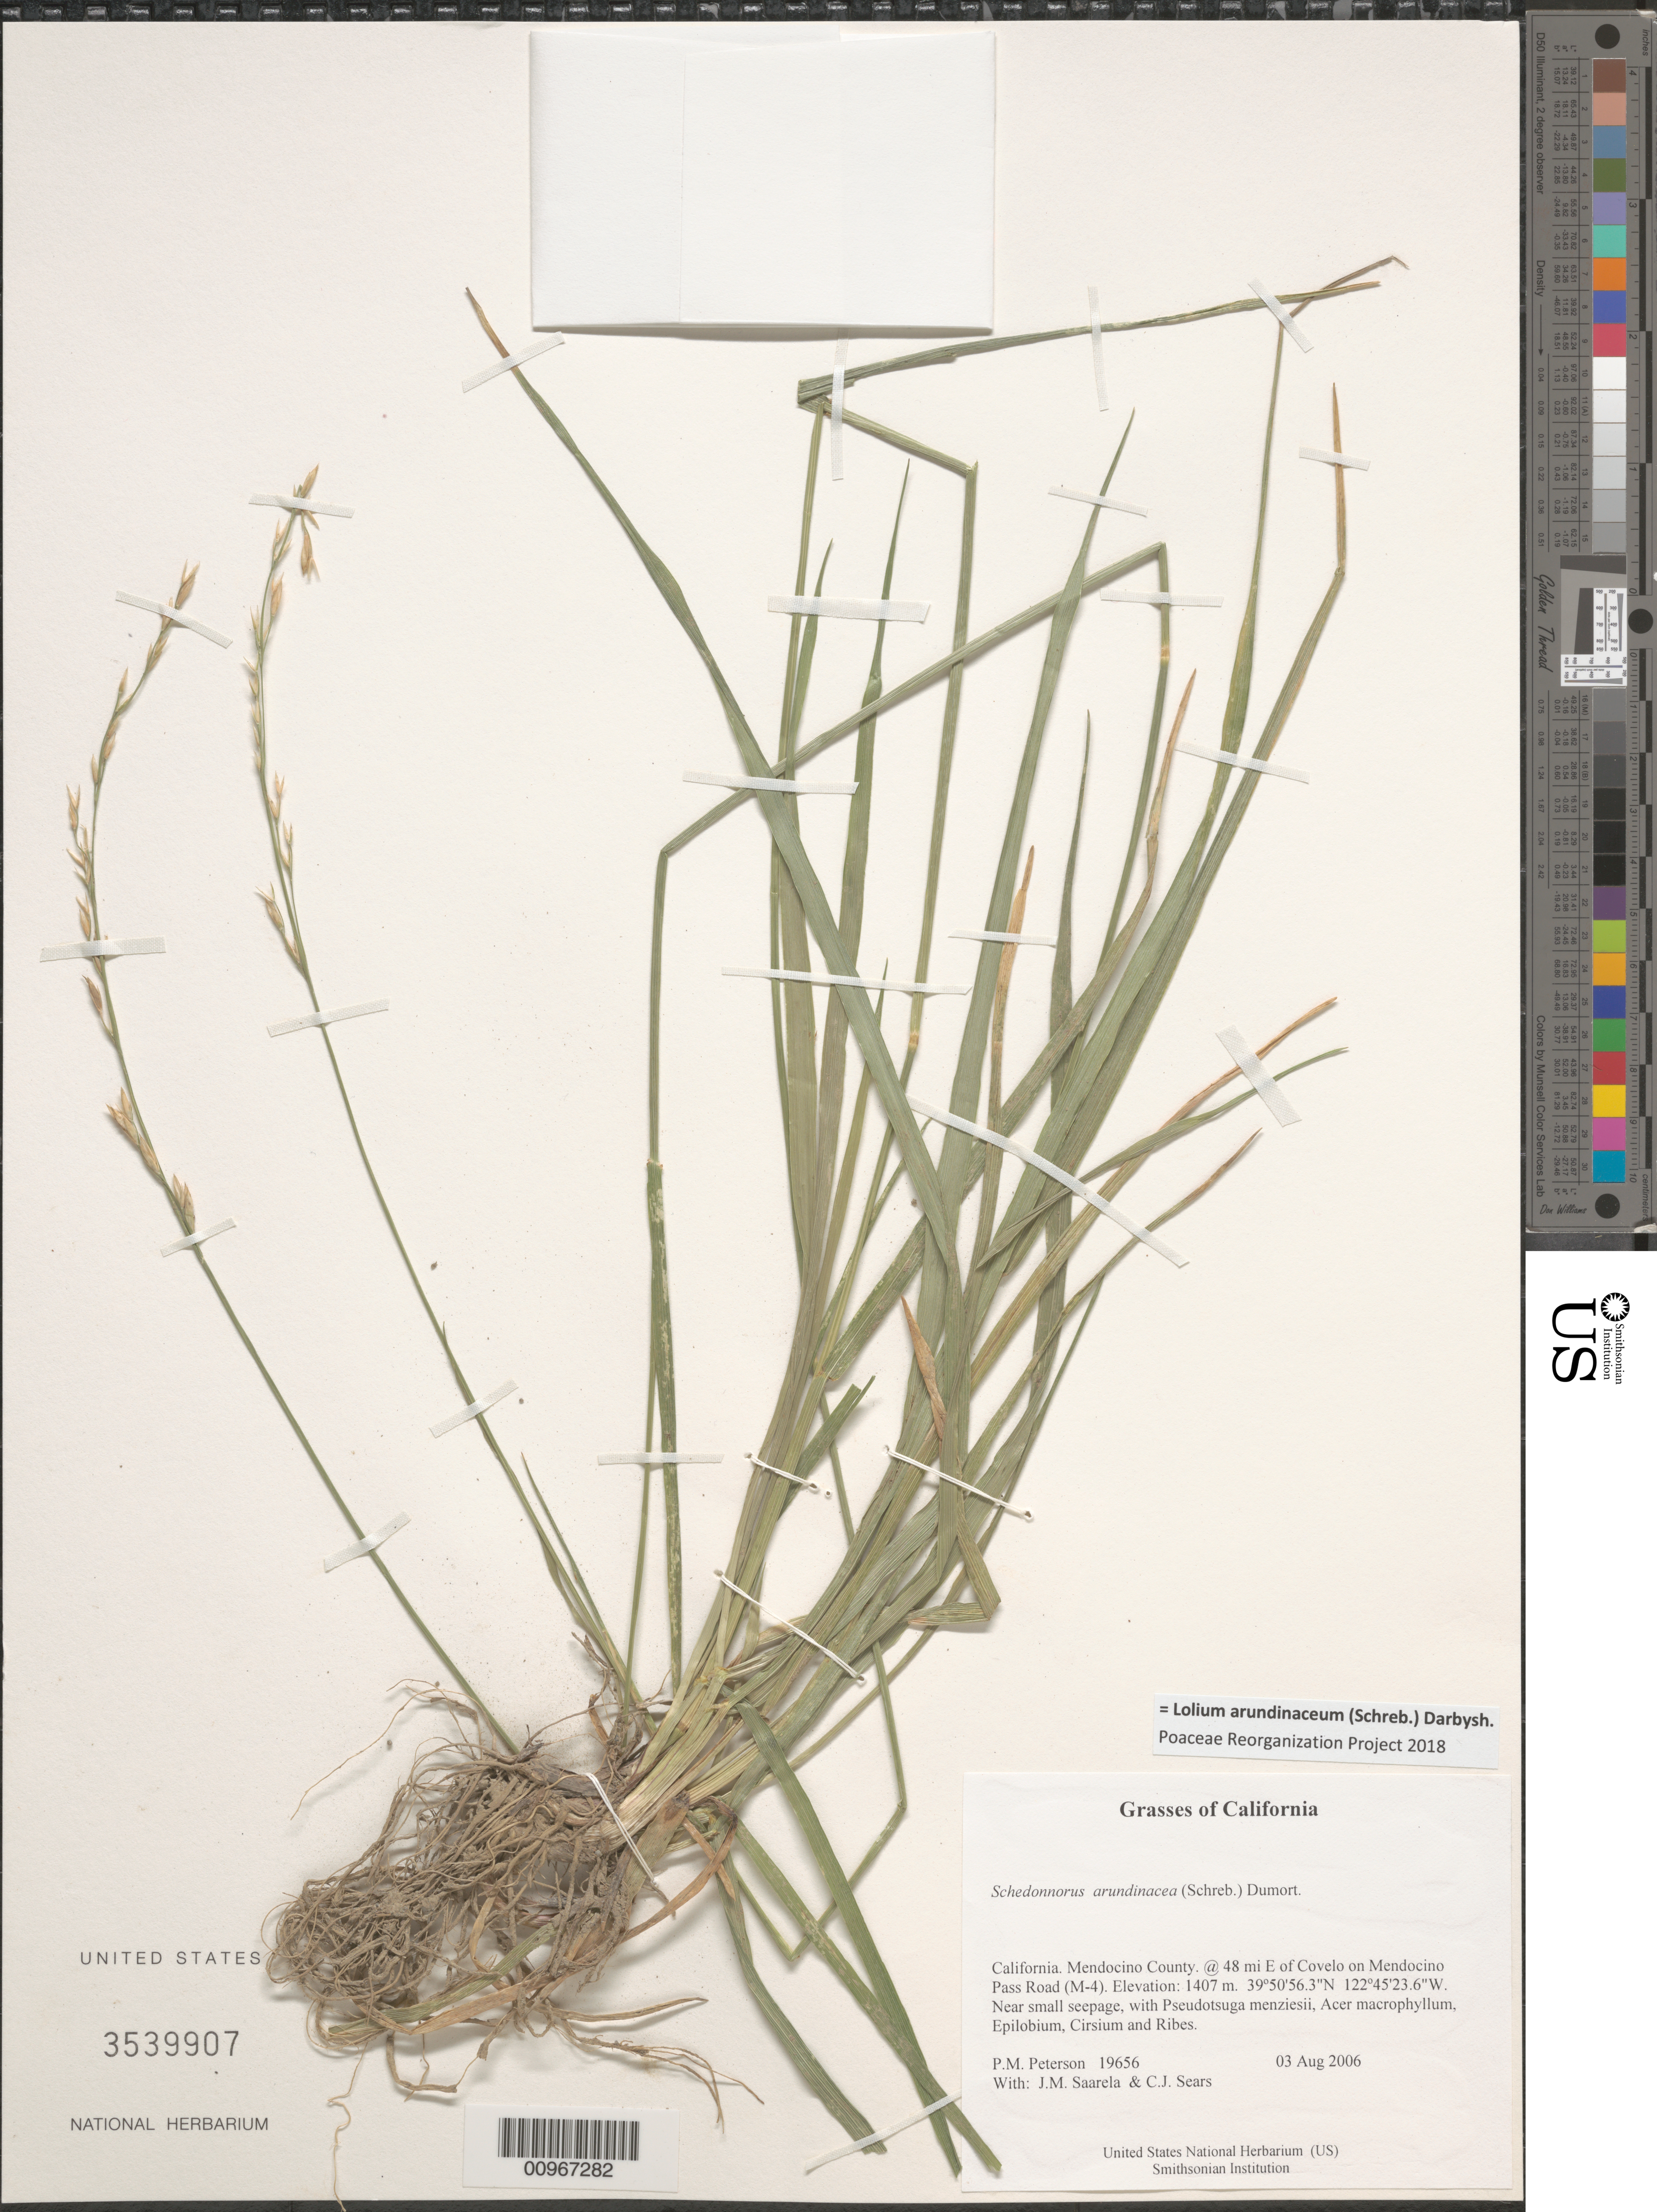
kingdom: Plantae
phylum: Tracheophyta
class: Liliopsida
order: Poales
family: Poaceae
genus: Lolium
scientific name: Lolium arundinaceum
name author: (Schreb.) Darbysh.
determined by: Poaceae Reorganization Project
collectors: P. M. Peterson, J. Saarela & C. Sears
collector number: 19656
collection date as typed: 03 Aug 2006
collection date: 2006-08-03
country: United States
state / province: California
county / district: Mendocino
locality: At 48 mi E of Covelo on Mendocino Pass Road (M-4).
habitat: Near small seepage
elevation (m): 1407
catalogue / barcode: US 3539907